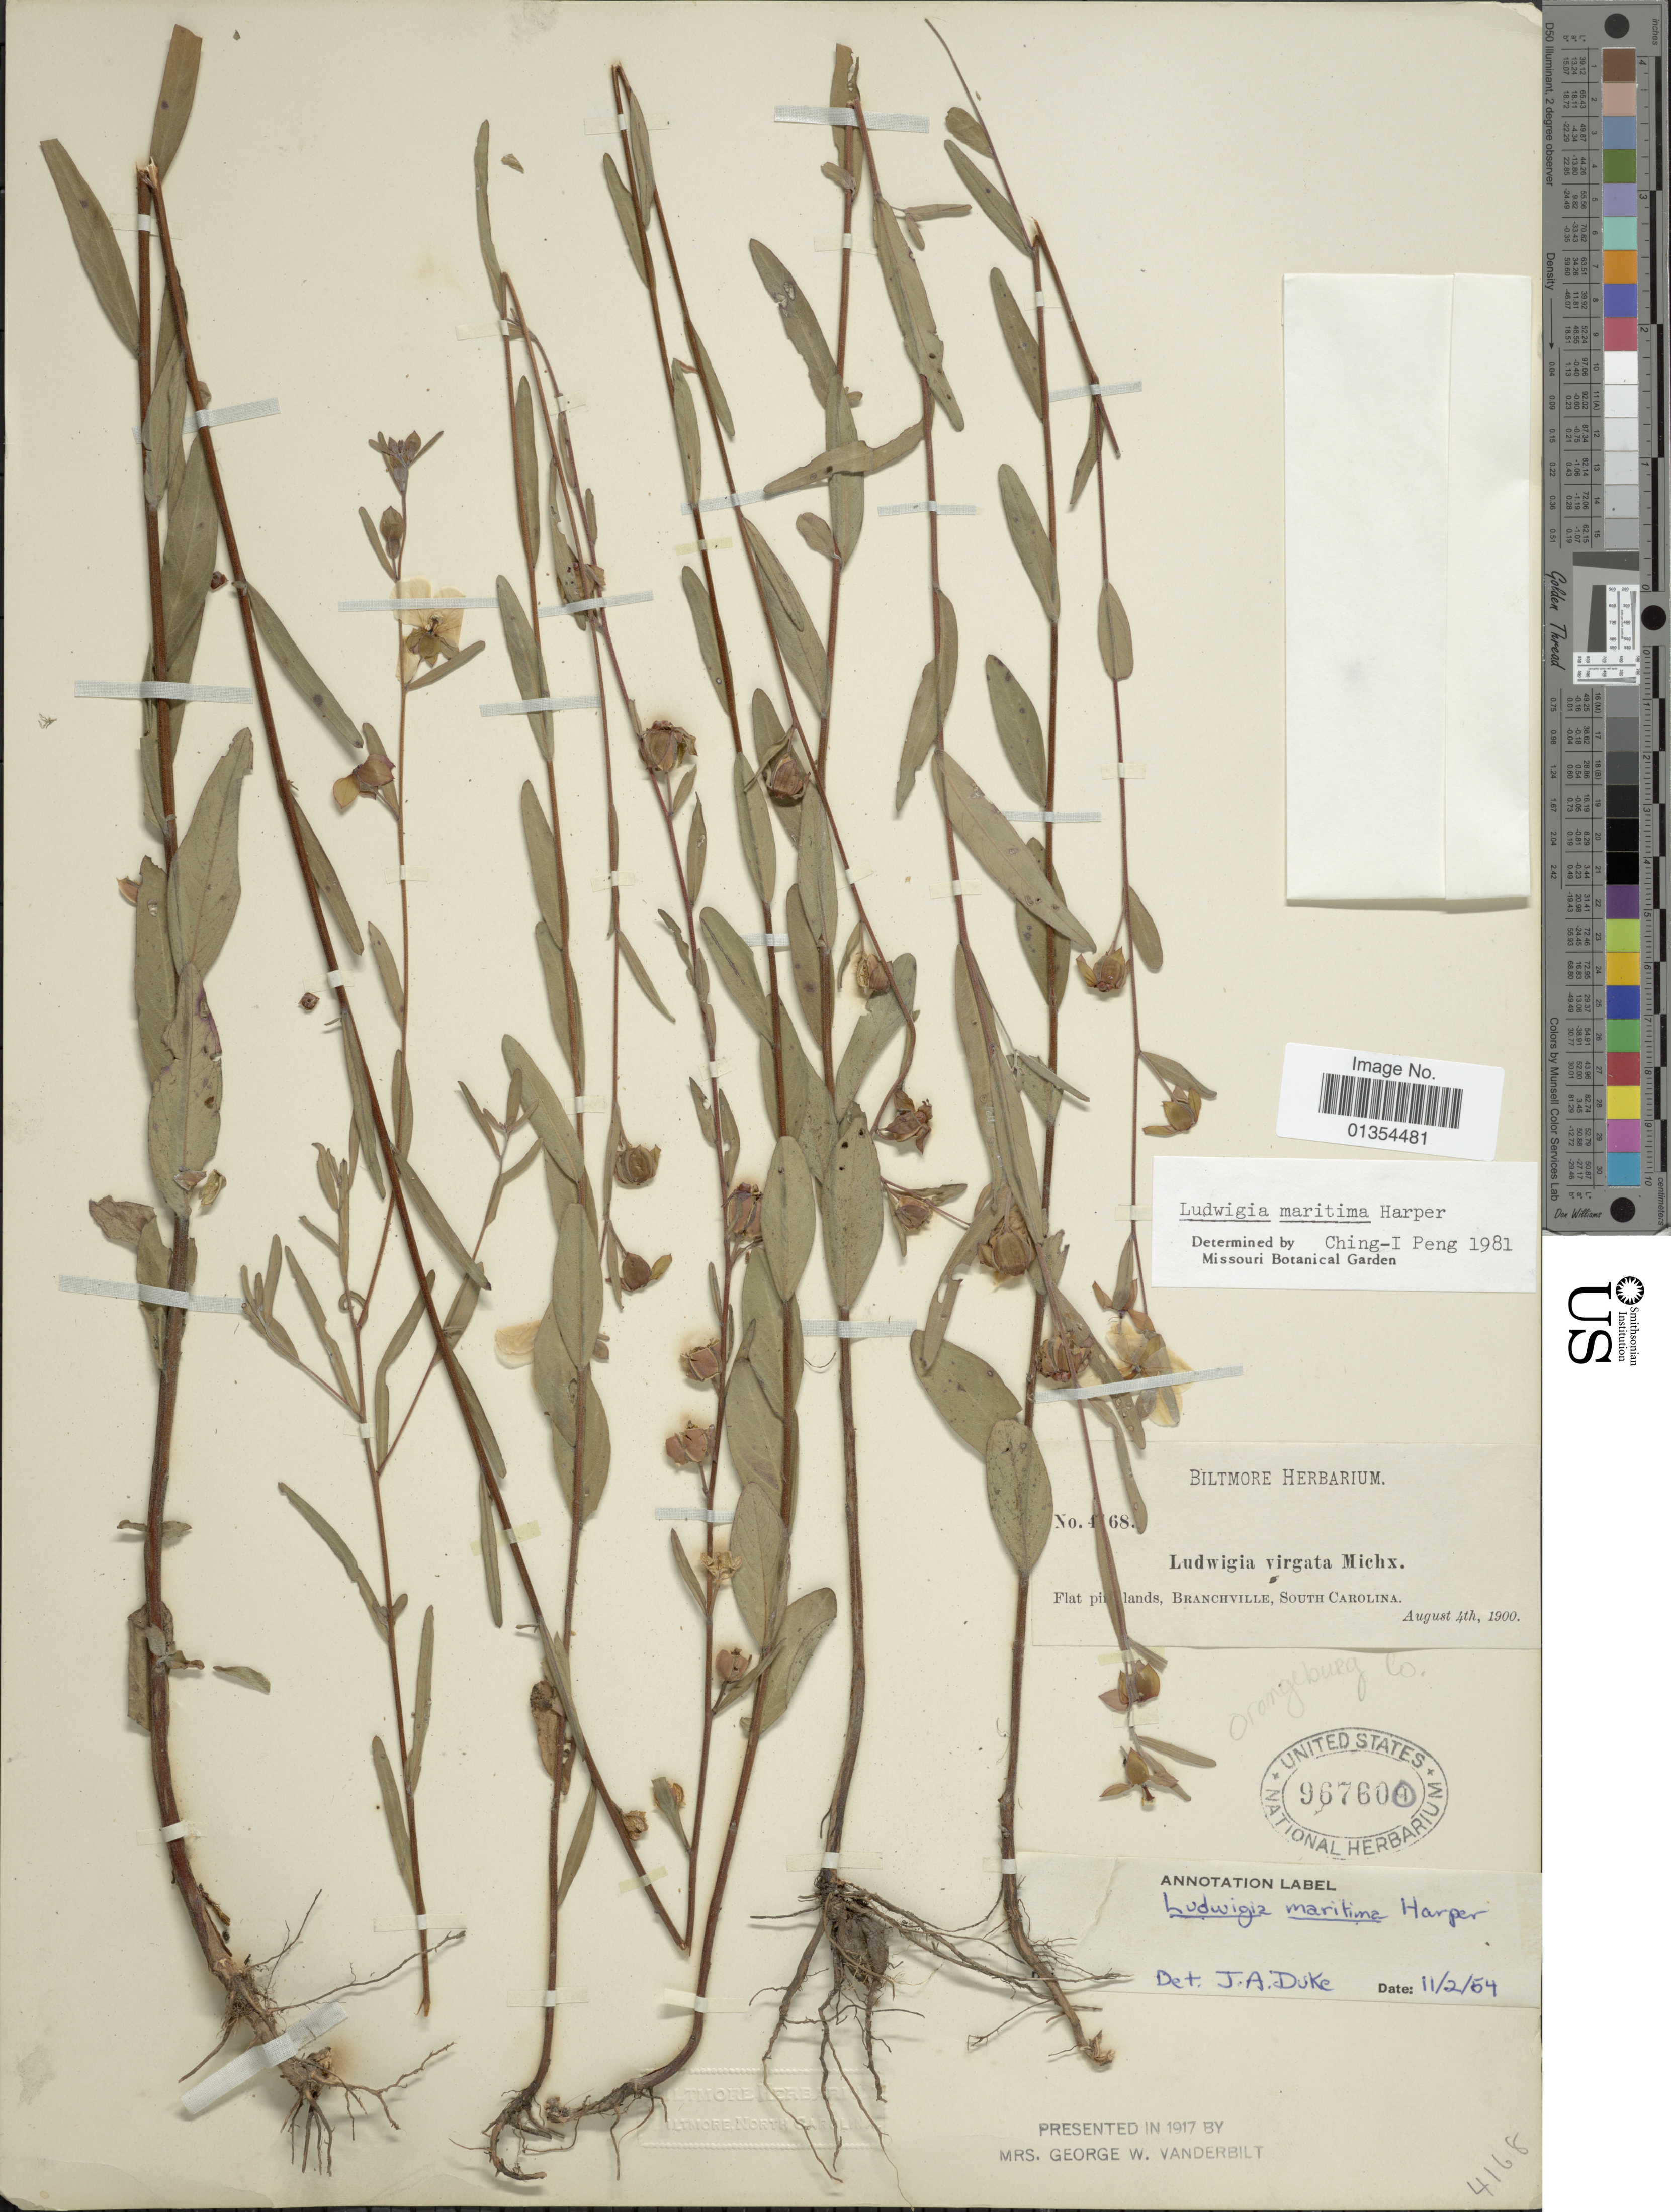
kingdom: Plantae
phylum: Tracheophyta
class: Magnoliopsida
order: Myrtales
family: Onagraceae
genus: Ludwigia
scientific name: Ludwigia maritima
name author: R.M. Harper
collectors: ex herb. Biltmore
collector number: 4168*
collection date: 1900-08-04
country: United States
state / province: South Carolina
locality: Branchville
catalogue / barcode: US 967600